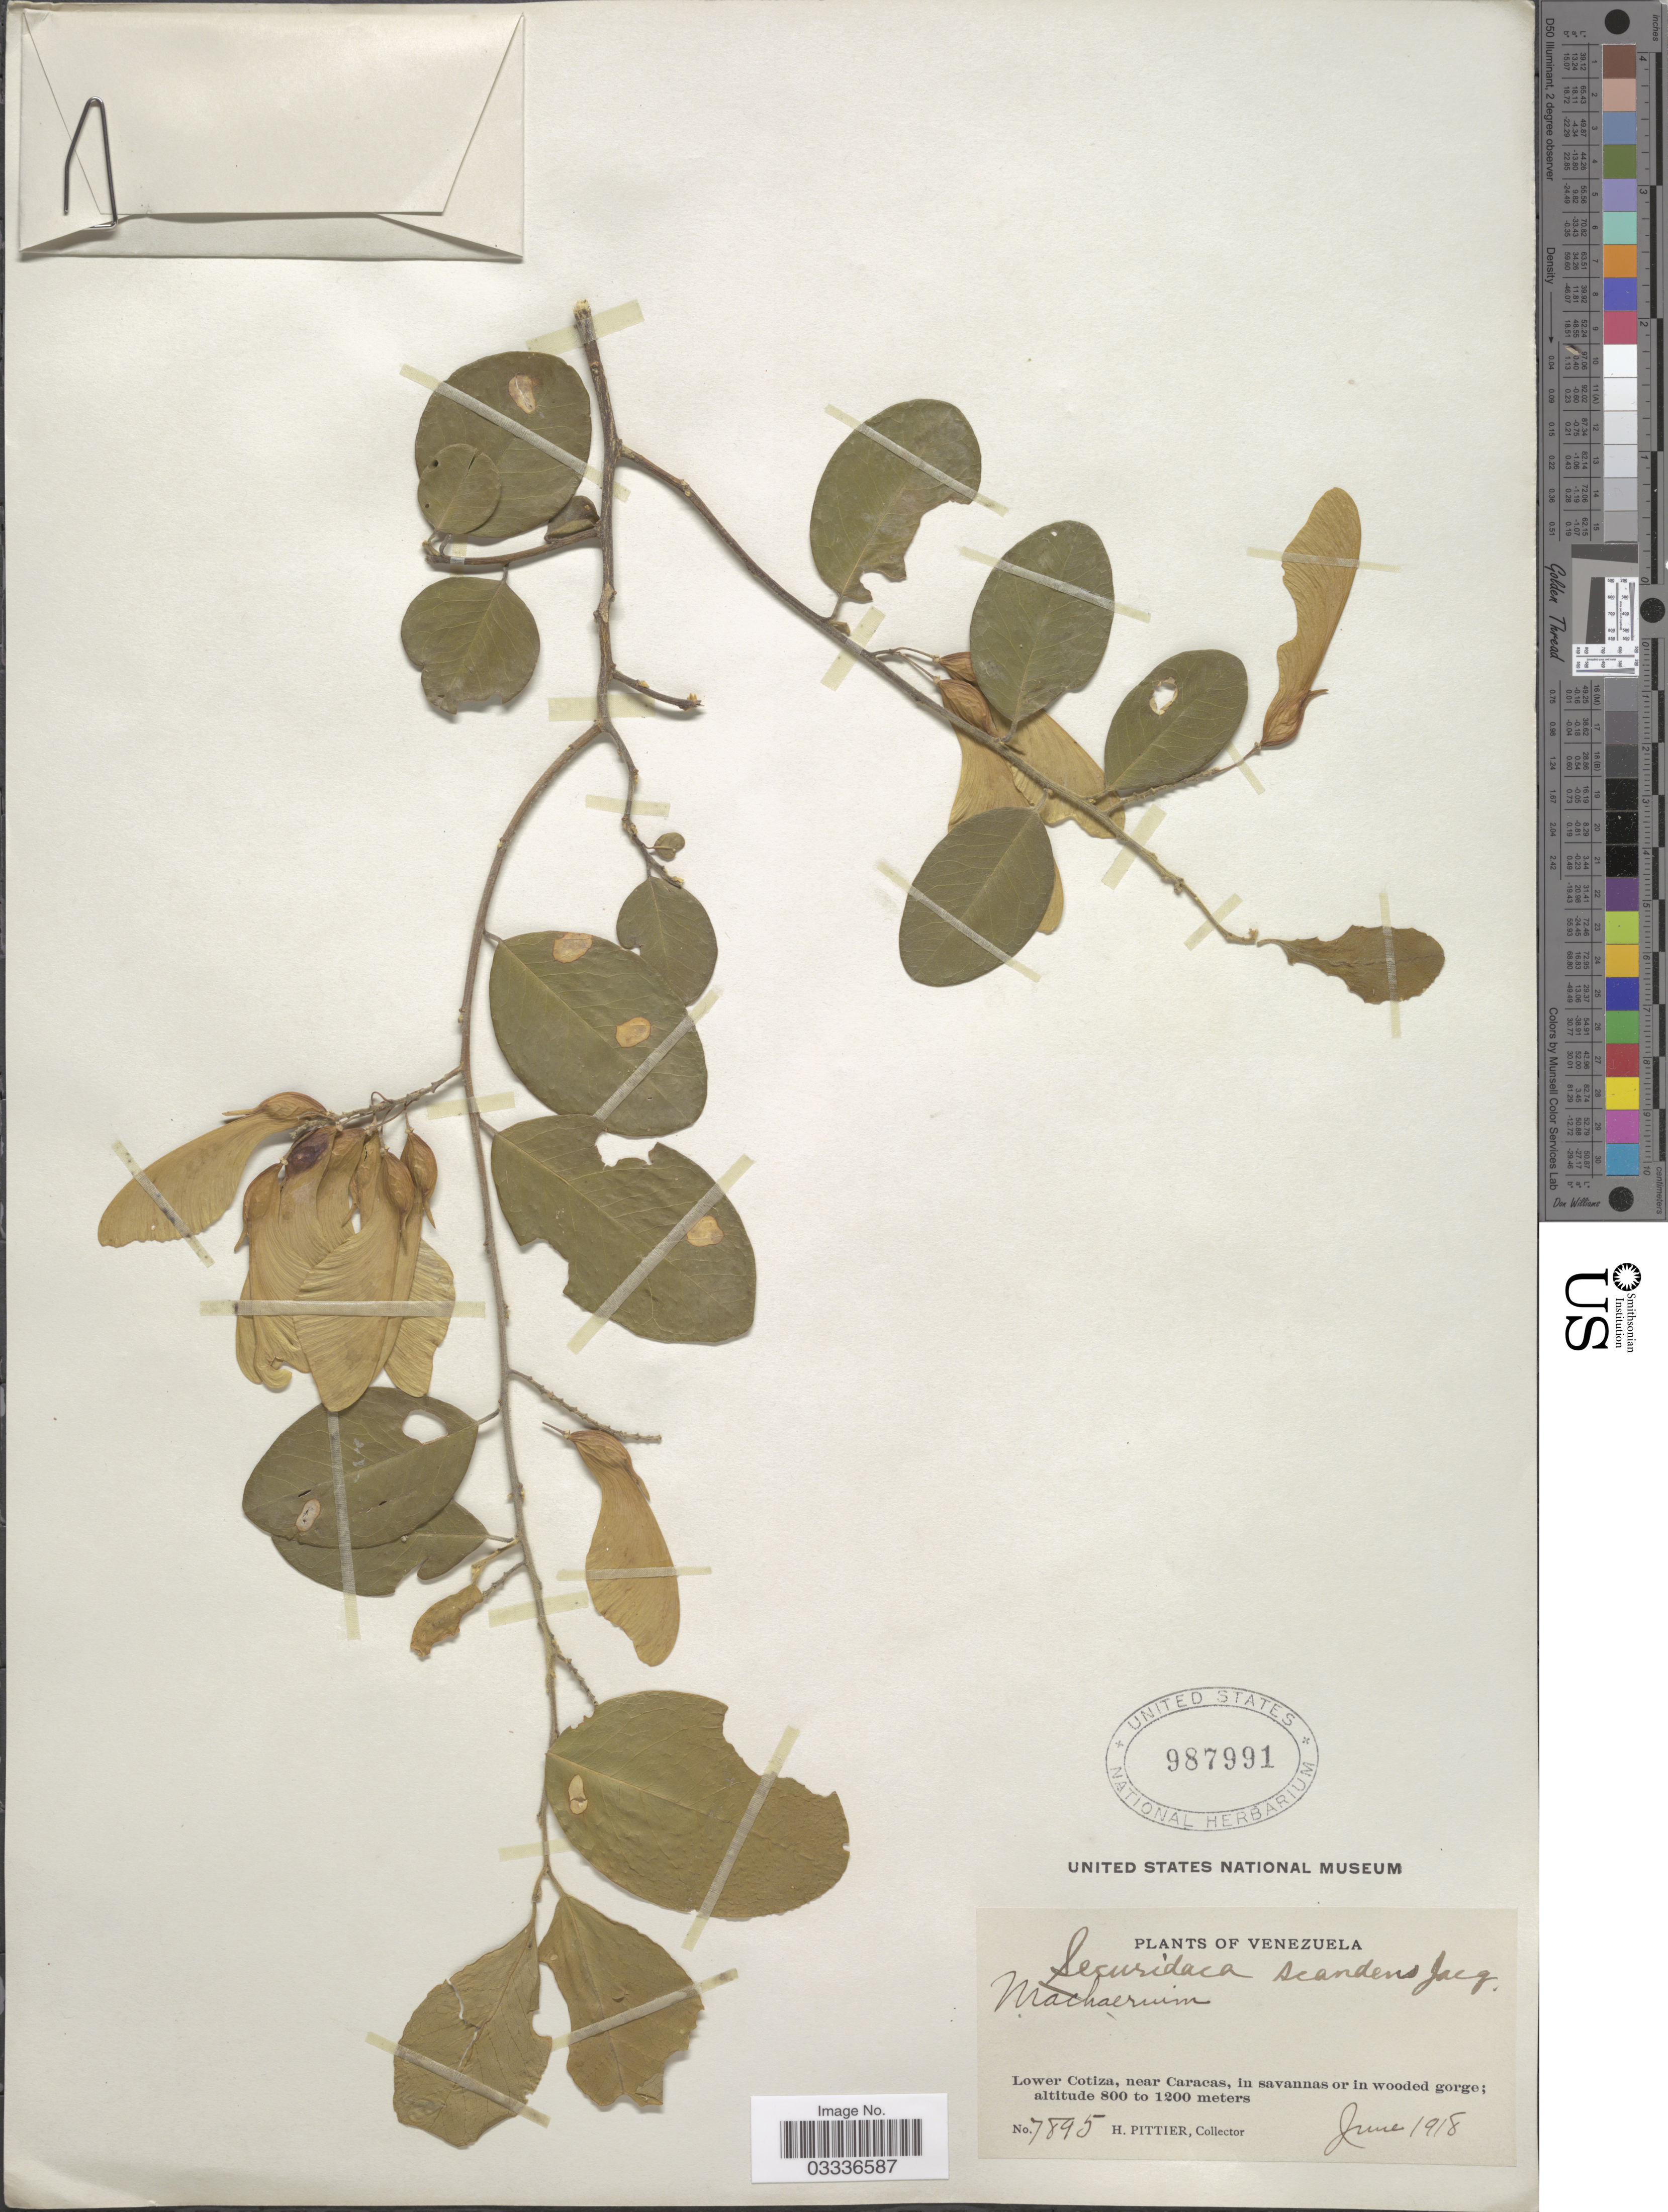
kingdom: Plantae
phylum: Tracheophyta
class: Magnoliopsida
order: Fabales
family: Polygalaceae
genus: Securidaca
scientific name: Securidaca scandens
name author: Jacq.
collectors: H. F. Pittier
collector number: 7895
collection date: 1918-06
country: Venezuela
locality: Lower Cotiza, near Caracas.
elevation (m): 800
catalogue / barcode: US 987991